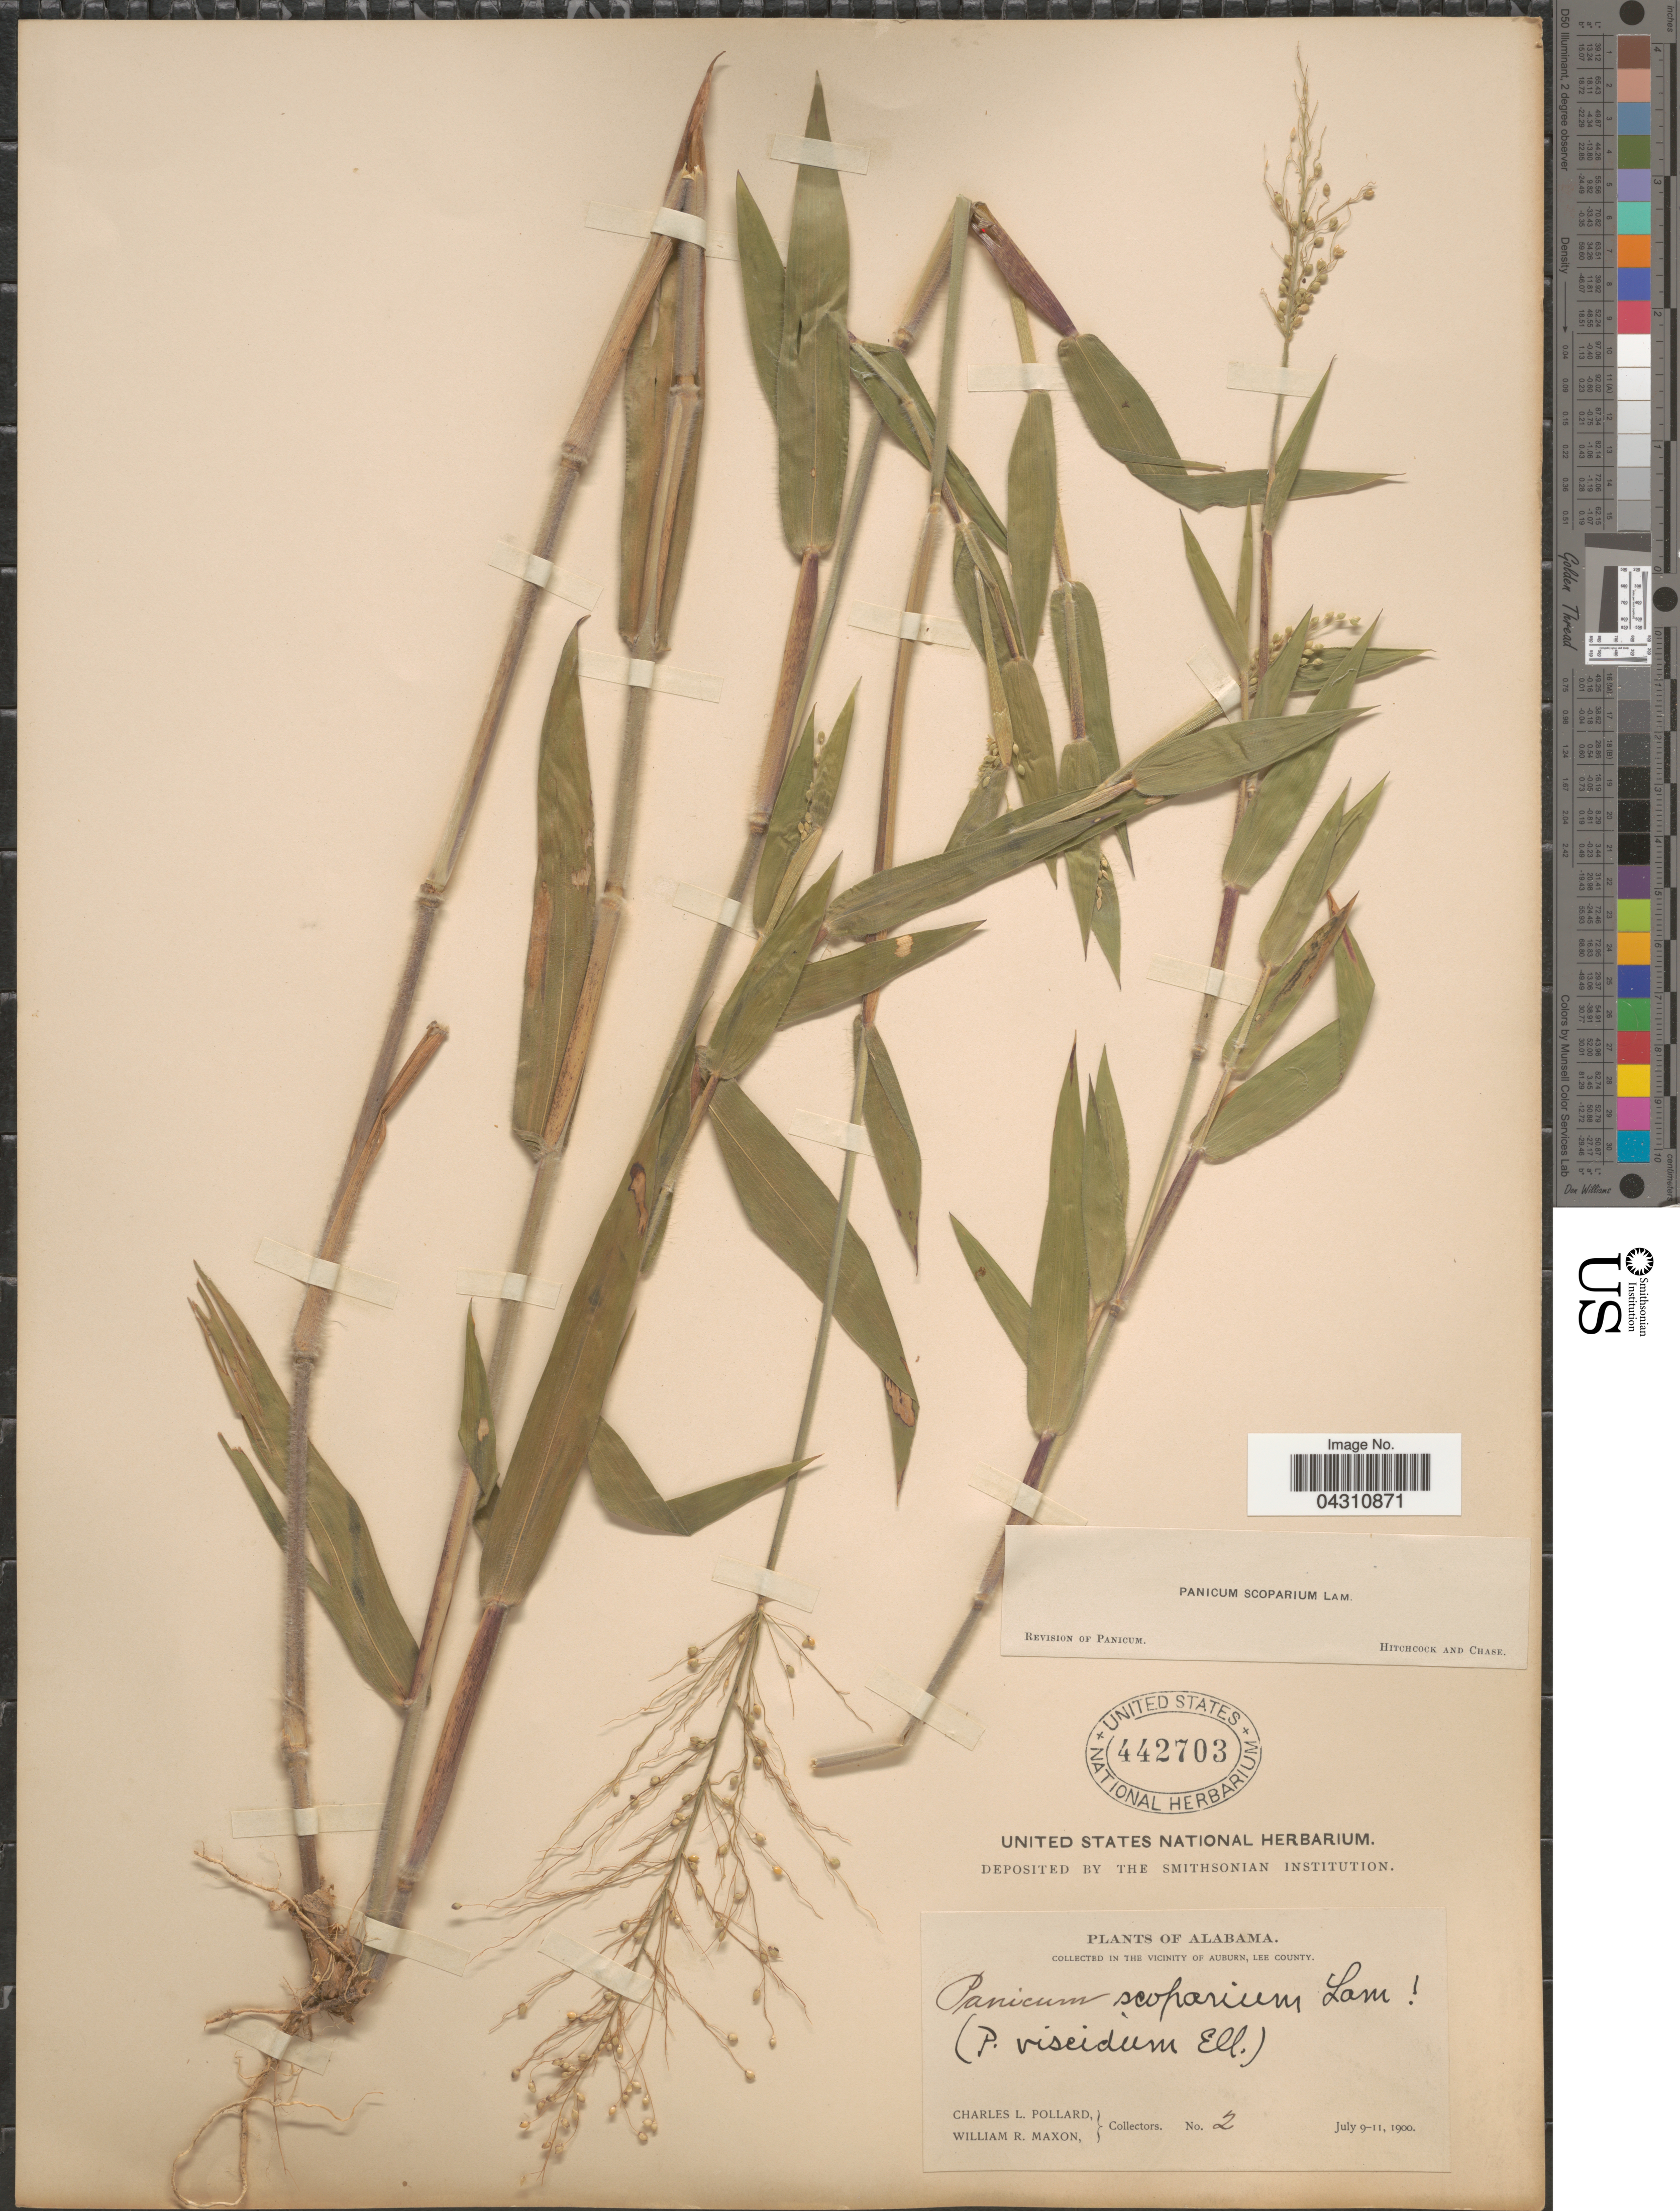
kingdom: Plantae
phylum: Tracheophyta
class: Liliopsida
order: Poales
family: Poaceae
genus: Dichanthelium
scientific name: Dichanthelium scoparium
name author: (Lam.) Gould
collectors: C. L. Pollard & W. R. Maxon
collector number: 2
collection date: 1900-07-09/1900-07-11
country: United States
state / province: Alabama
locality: Vicinity of Auburn, Lee County.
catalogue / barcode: US 442703